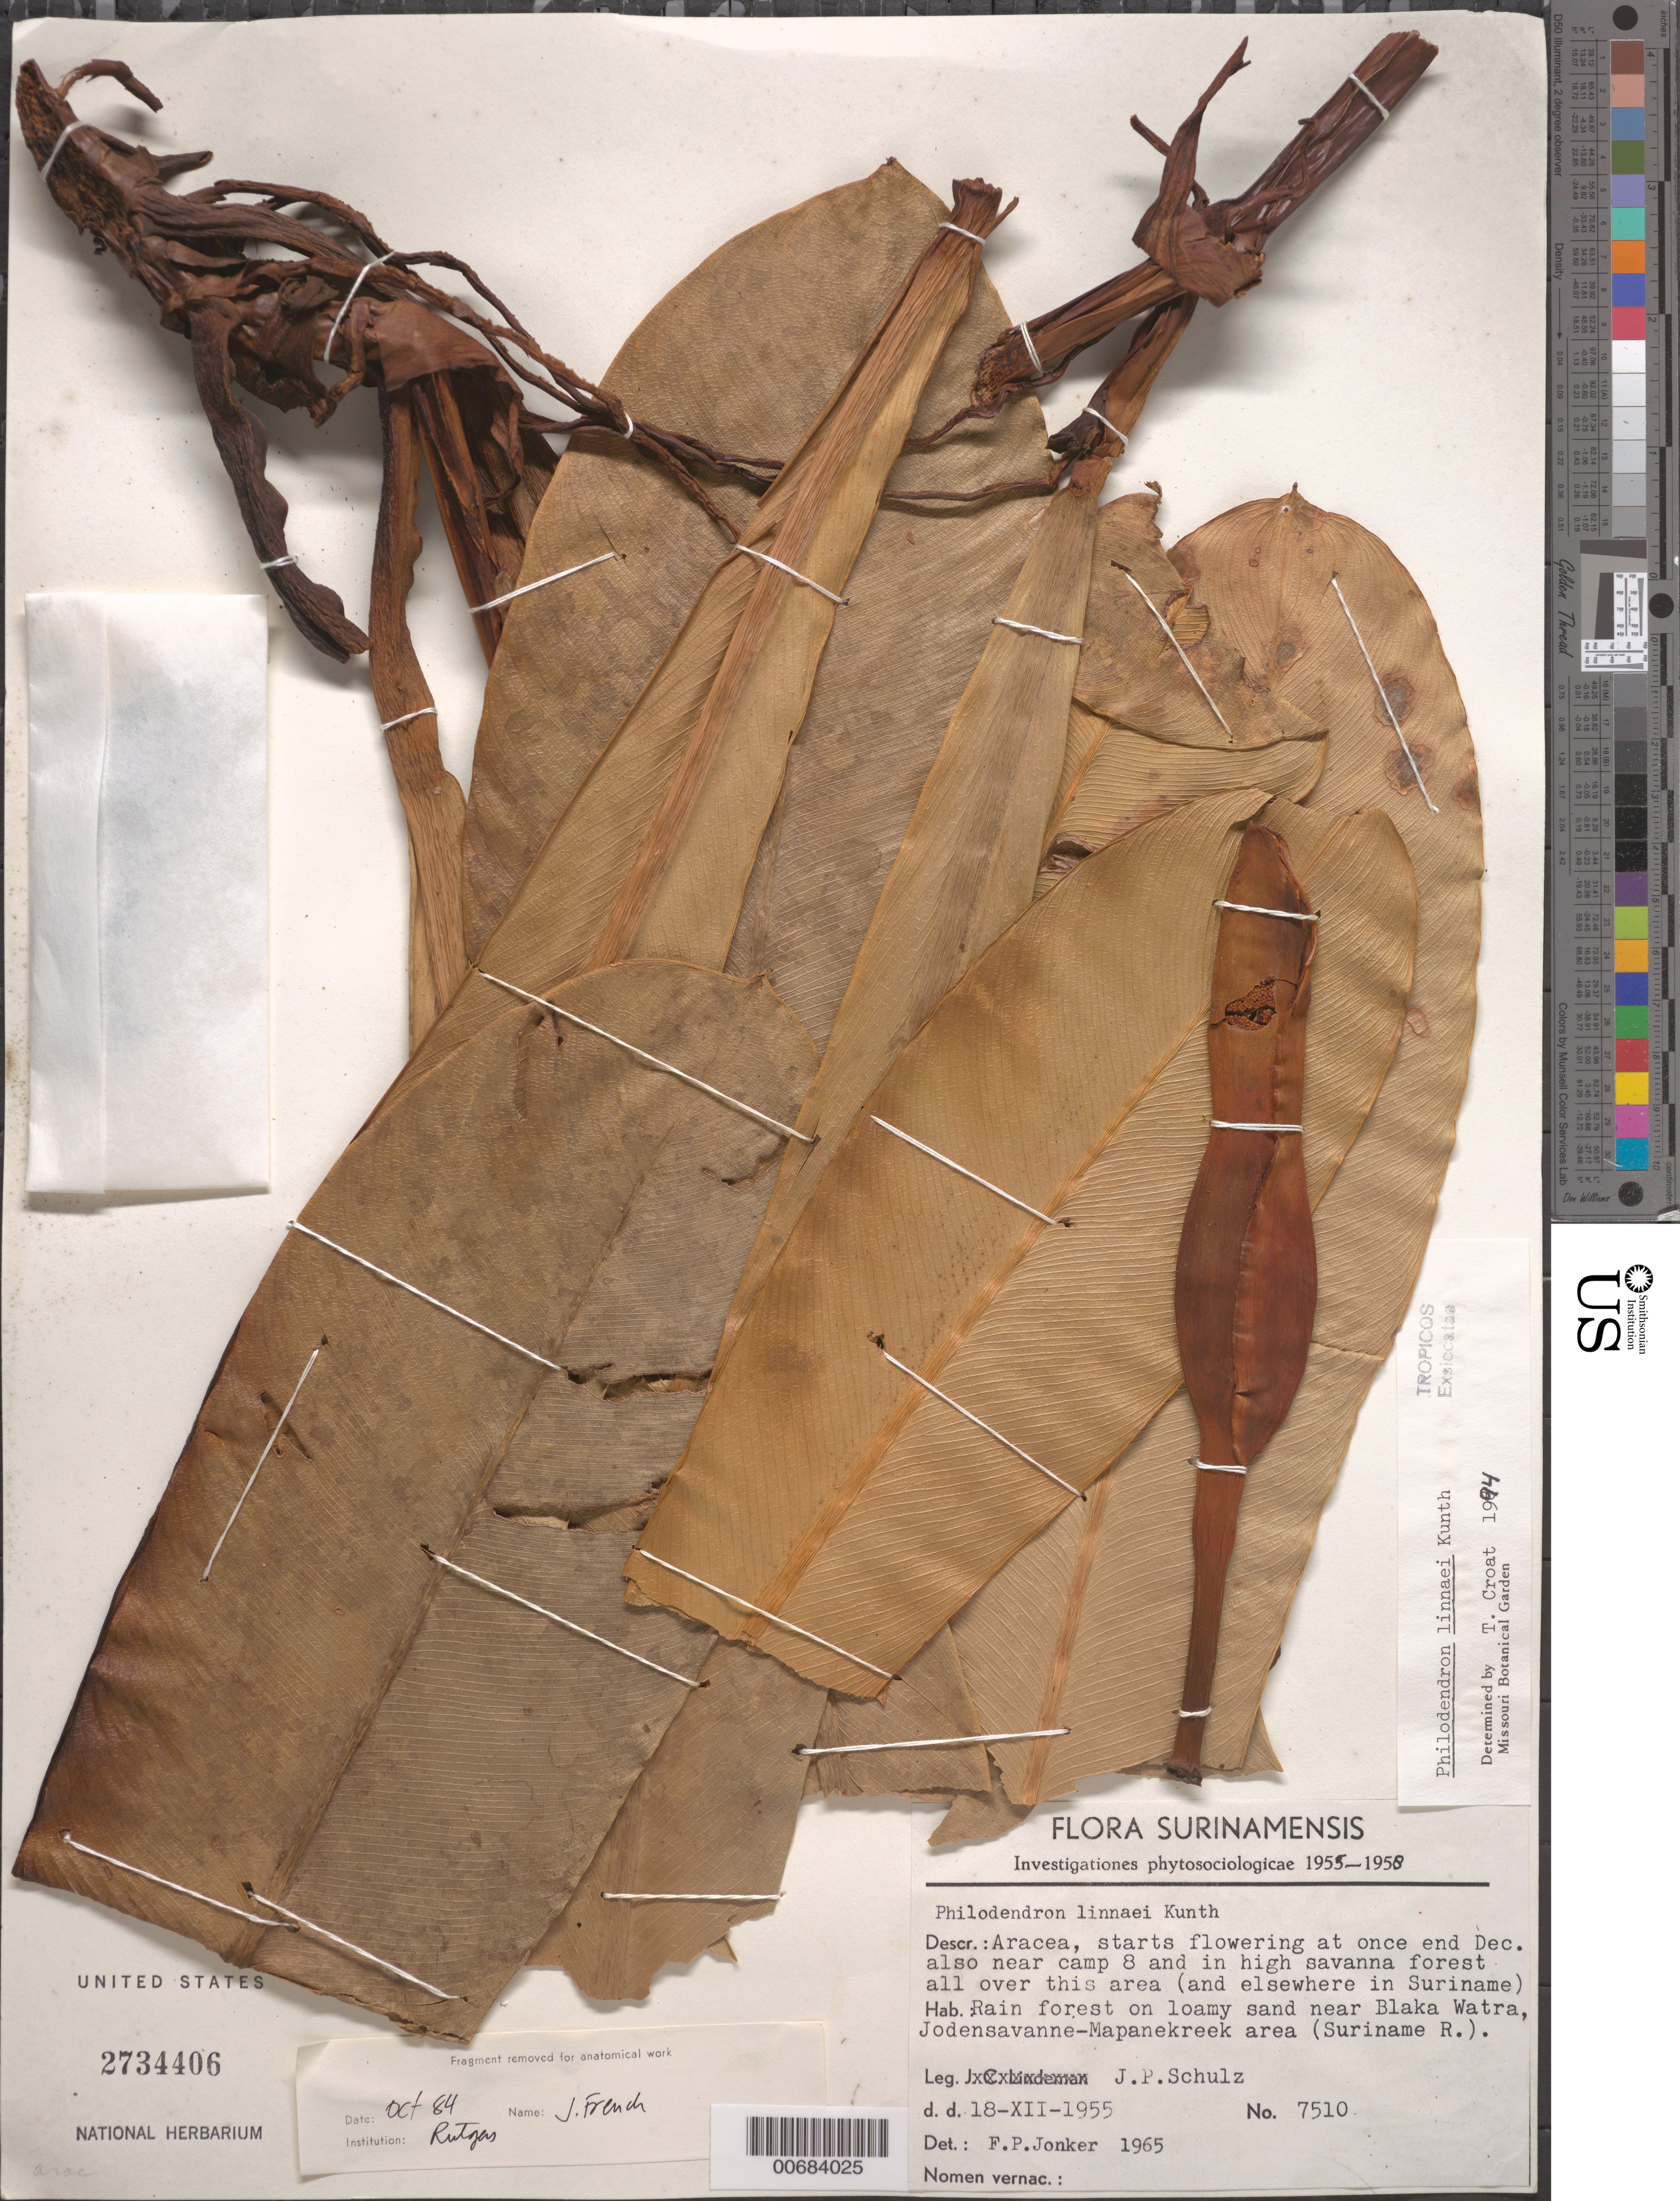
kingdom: Plantae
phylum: Tracheophyta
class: Liliopsida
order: Alismatales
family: Araceae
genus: Philodendron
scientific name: Philodendron linnaei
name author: Kunth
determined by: Croat, Thomas B., Missouri Botanical Garden (MO)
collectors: J. P. Schulz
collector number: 7510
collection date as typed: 18-Dec-55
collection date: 1955-12-18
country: Suriname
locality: Blakawatra, Jodensavanne-Mapane kreek area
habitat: Rain forest on loamy sand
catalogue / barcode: US 2734406